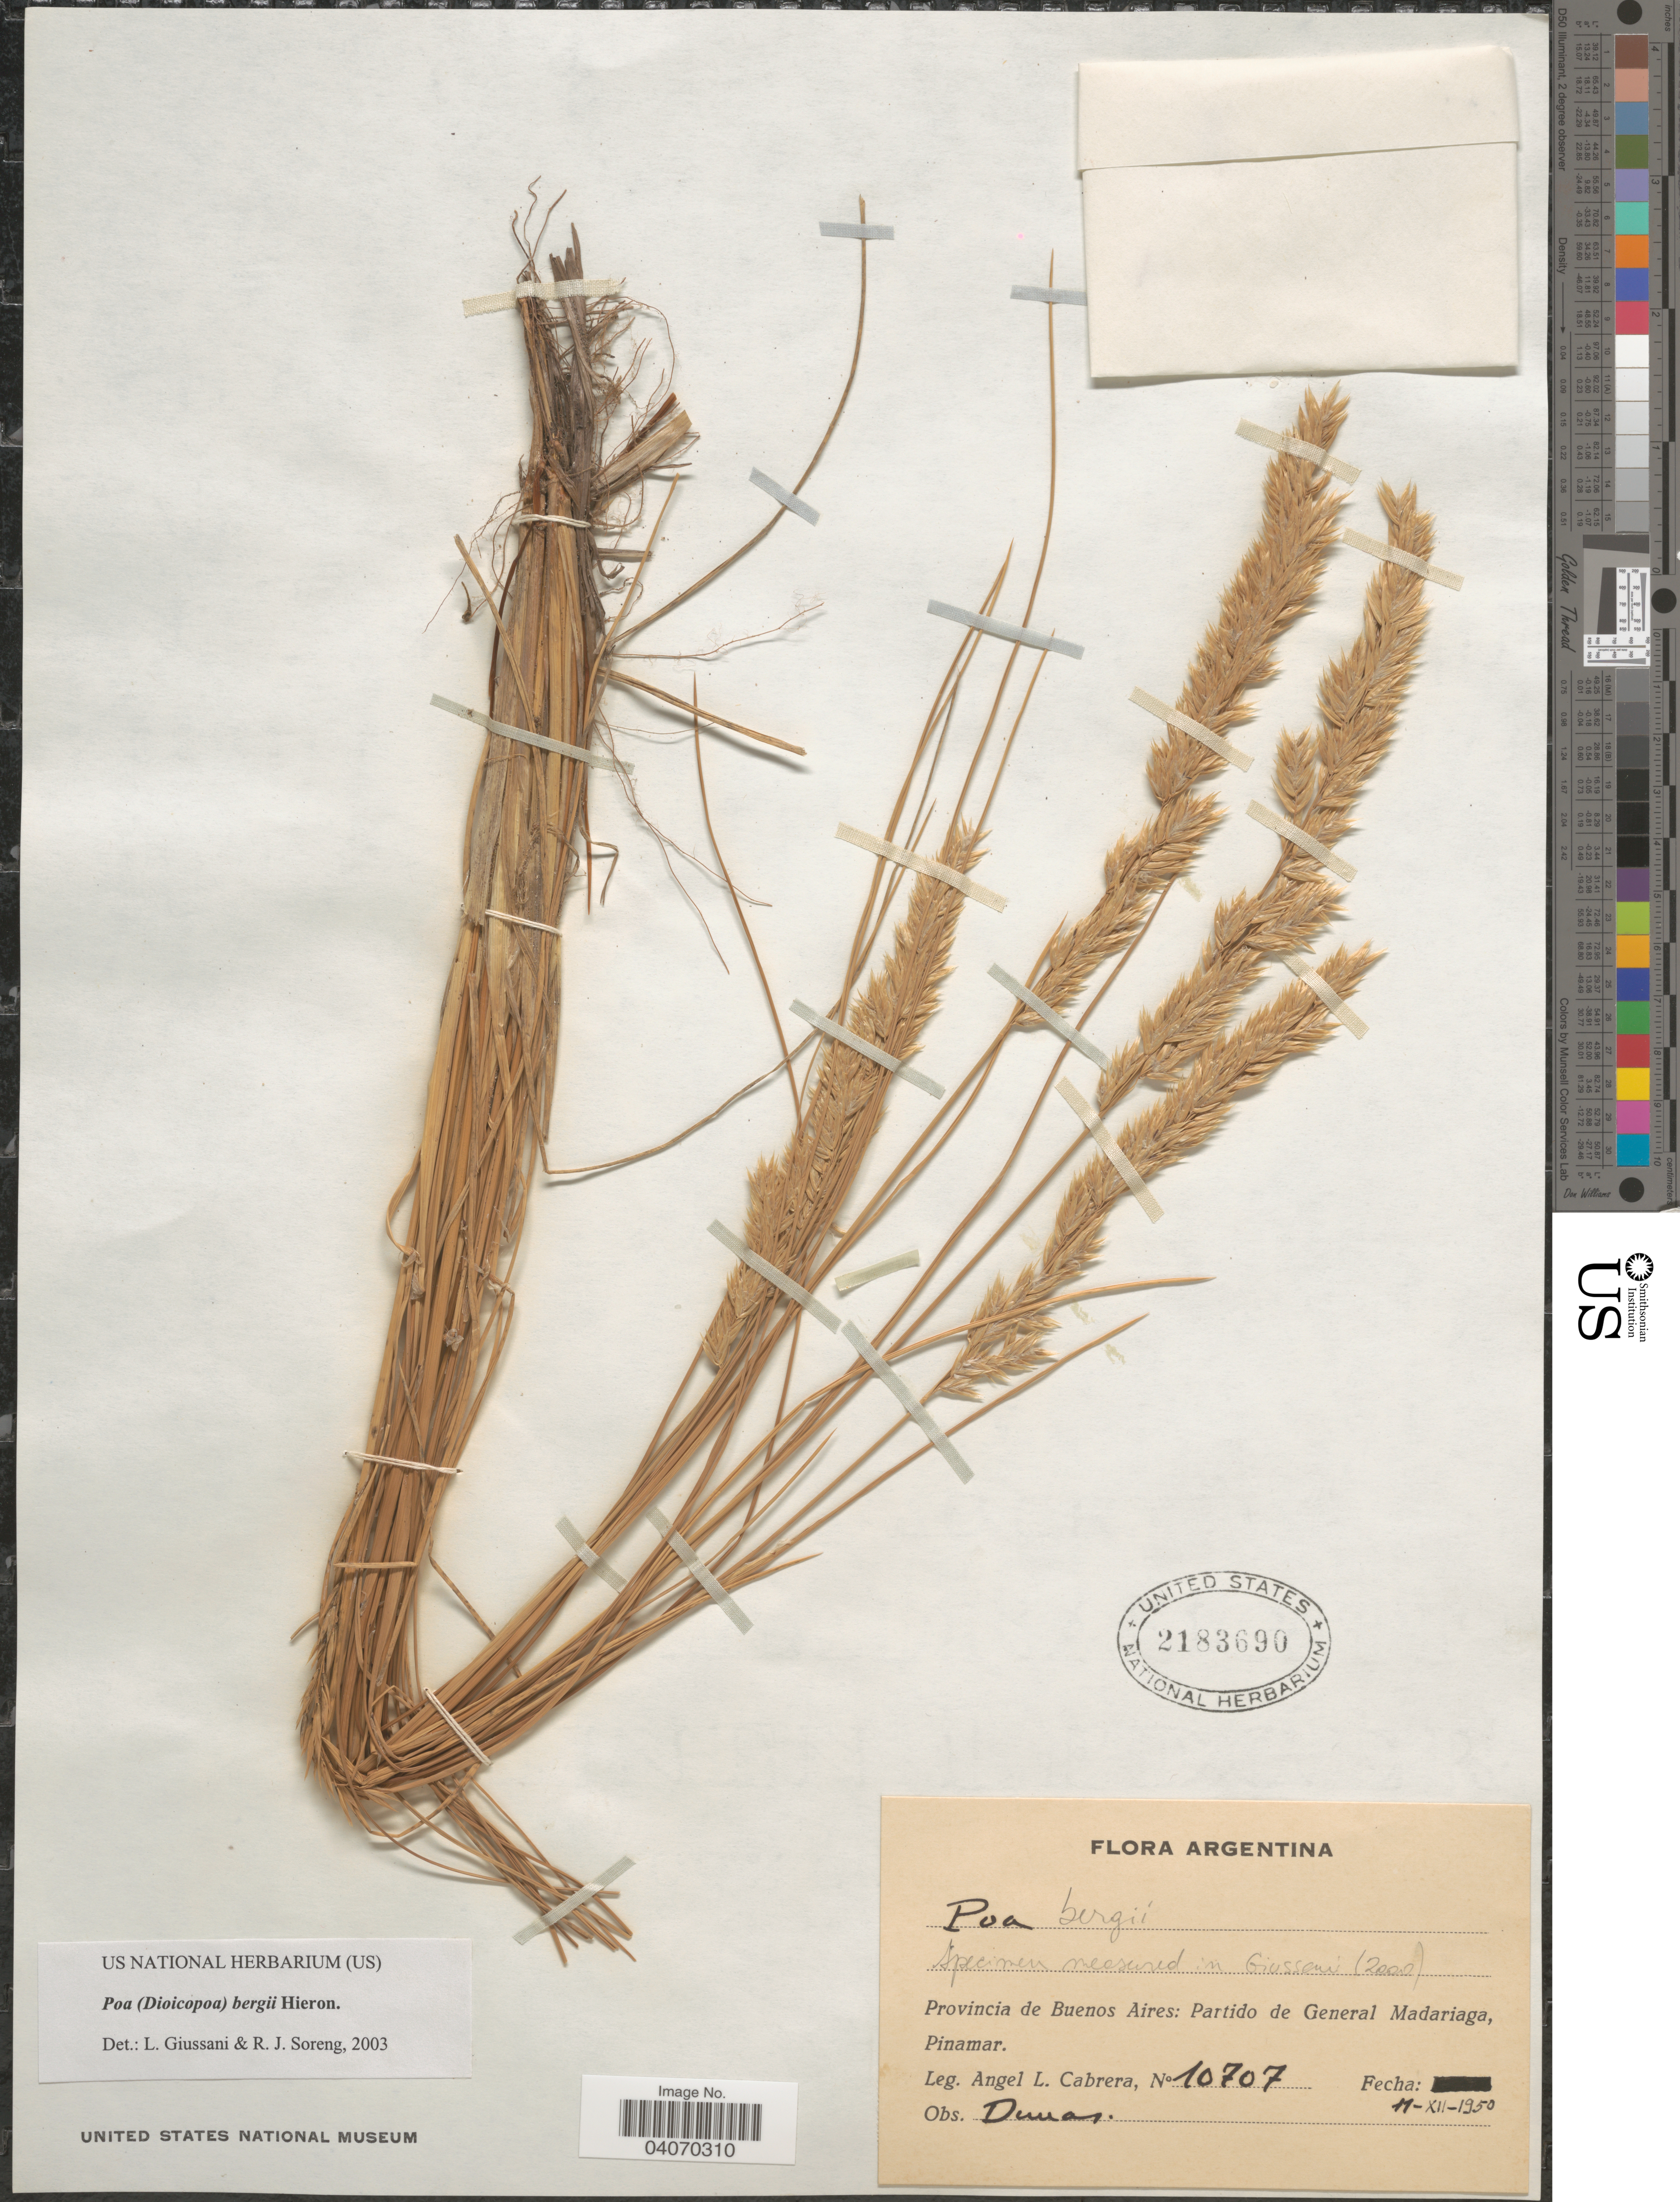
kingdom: Plantae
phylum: Tracheophyta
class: Liliopsida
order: Poales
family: Poaceae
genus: Poa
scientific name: Poa bergii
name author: Hieron.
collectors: A. L. Cabrera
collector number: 10707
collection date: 1950-12-11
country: Argentina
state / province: Buenos Aires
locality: Partido de General Madariaga, Pinamar.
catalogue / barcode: US 2183690